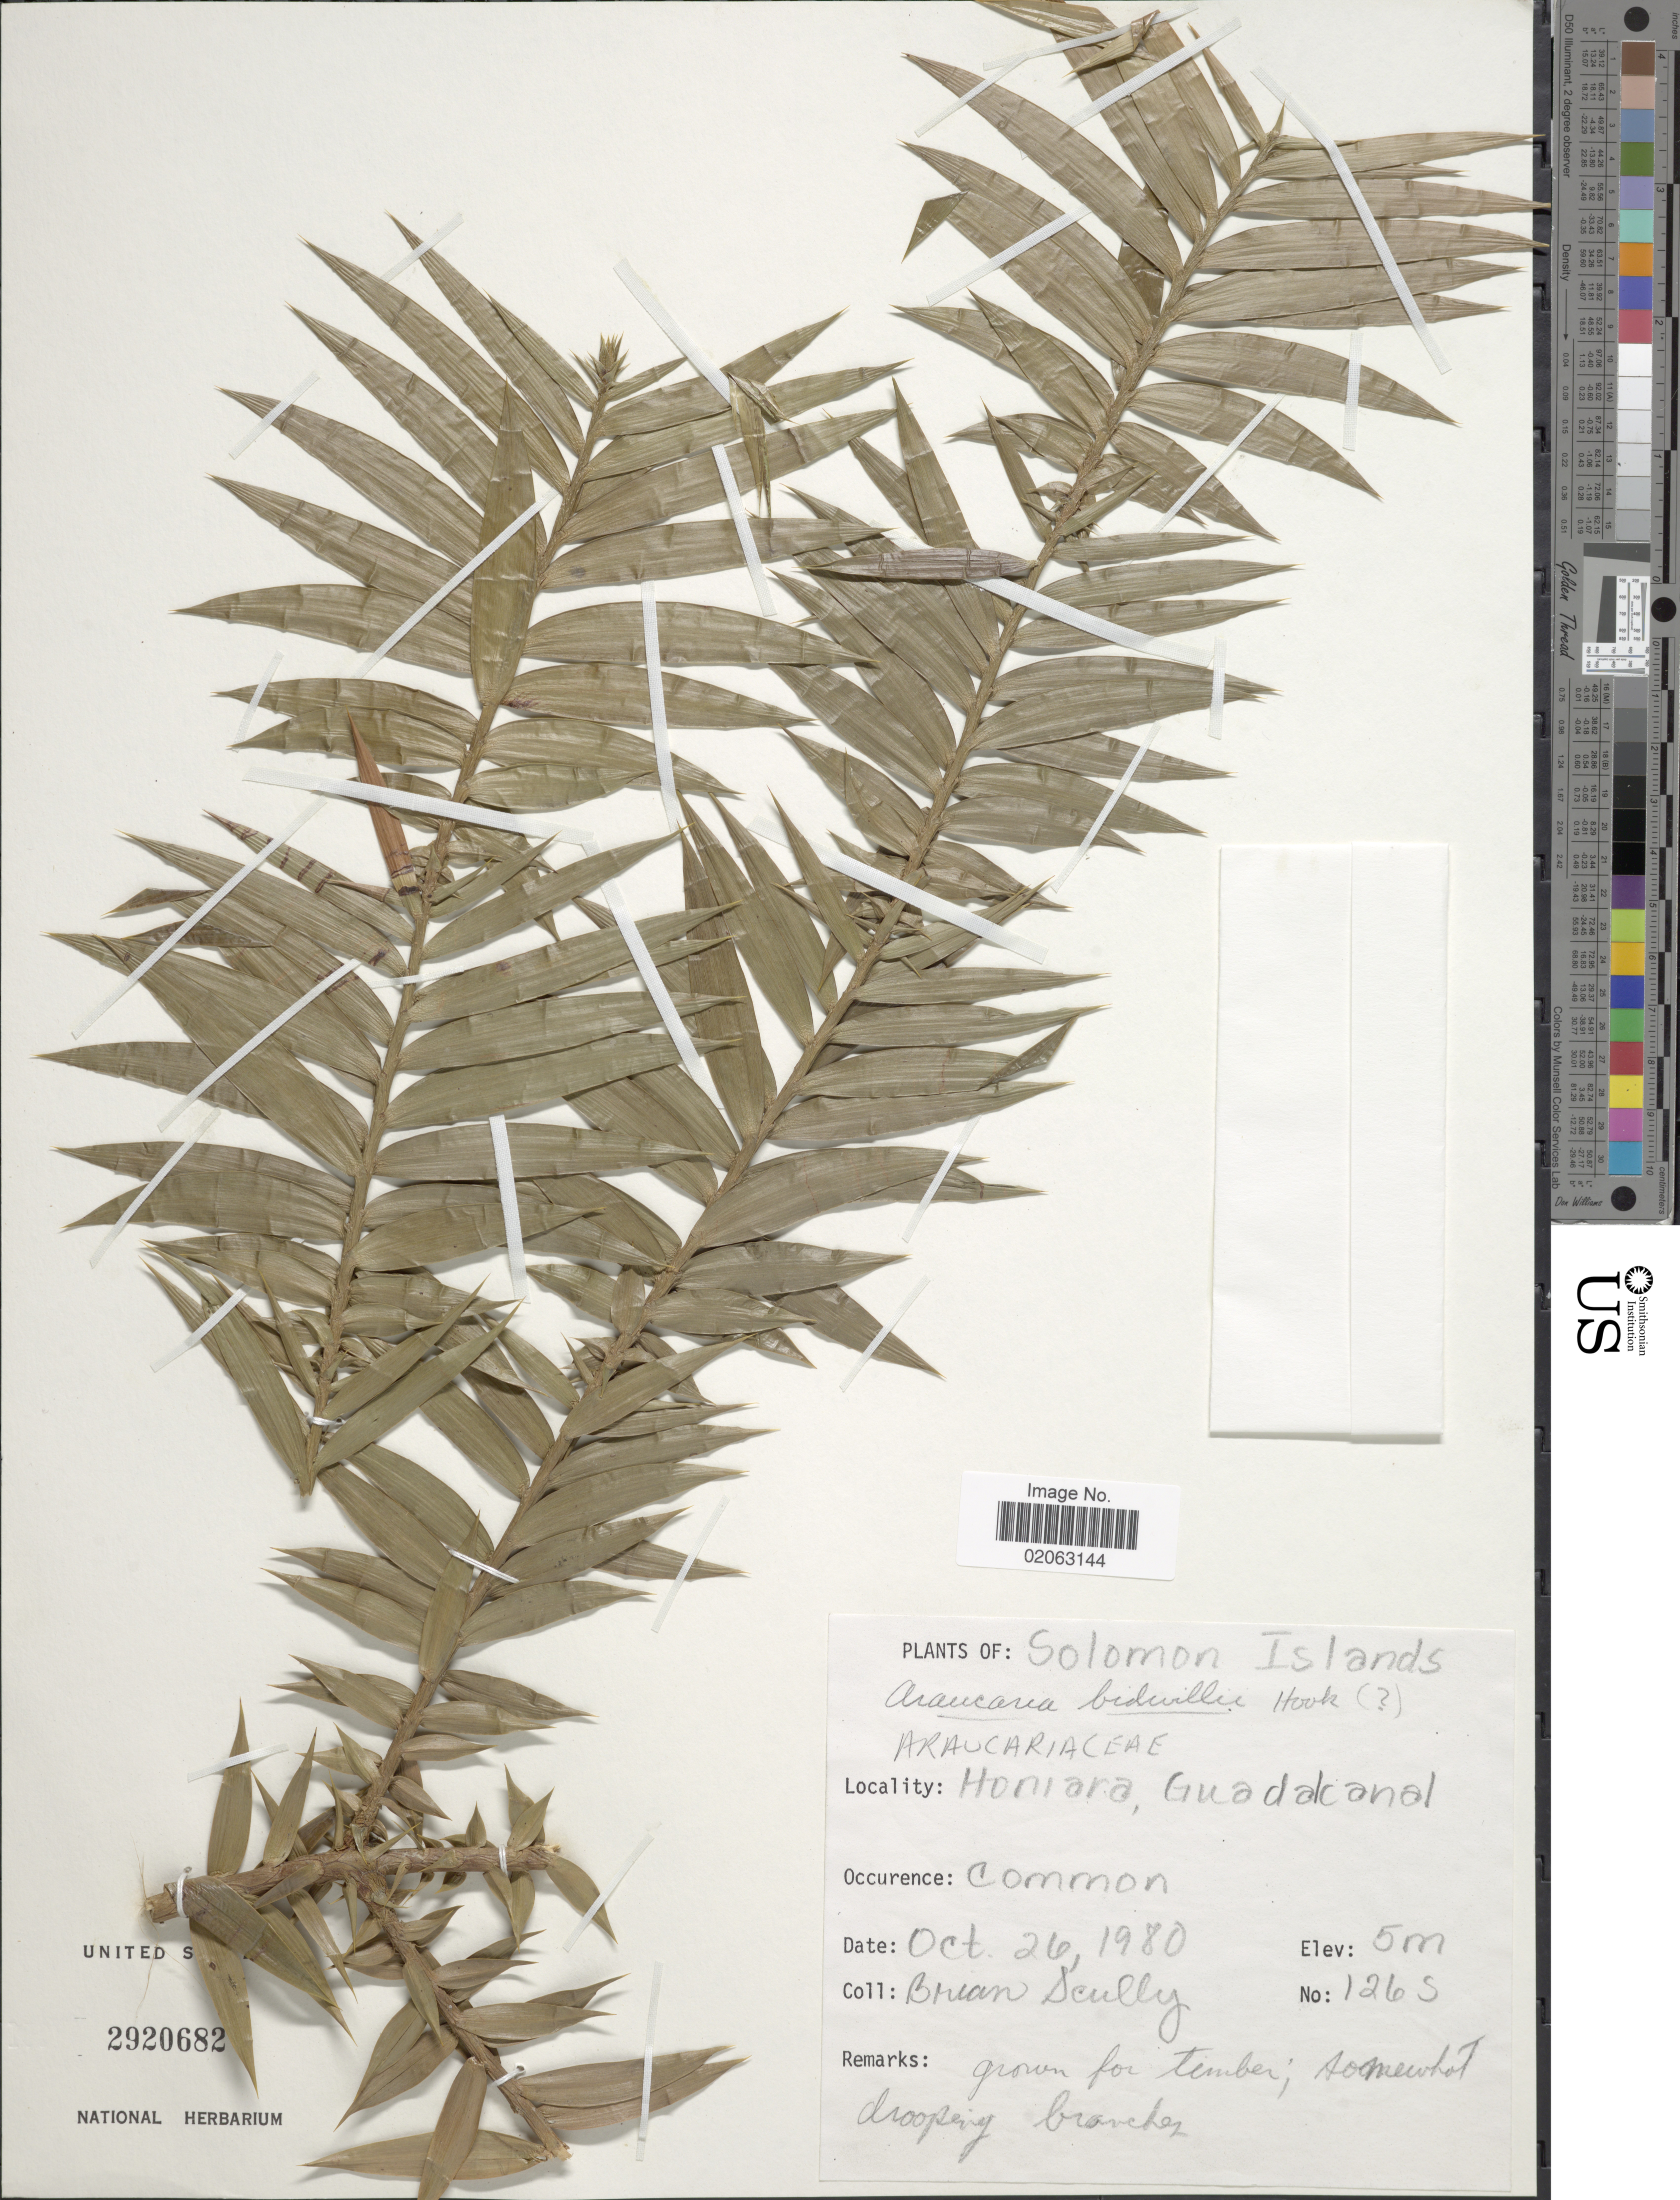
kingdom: Plantae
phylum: Tracheophyta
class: Pinopsida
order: Pinales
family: Araucariaceae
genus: Araucaria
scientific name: Araucaria bidwillii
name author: Hook.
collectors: B. Scully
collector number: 1265*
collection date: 1980-10-26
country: Solomon Islands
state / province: Solomon Islands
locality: Guadalcanal, Honiara.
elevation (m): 5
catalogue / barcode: US 2920682